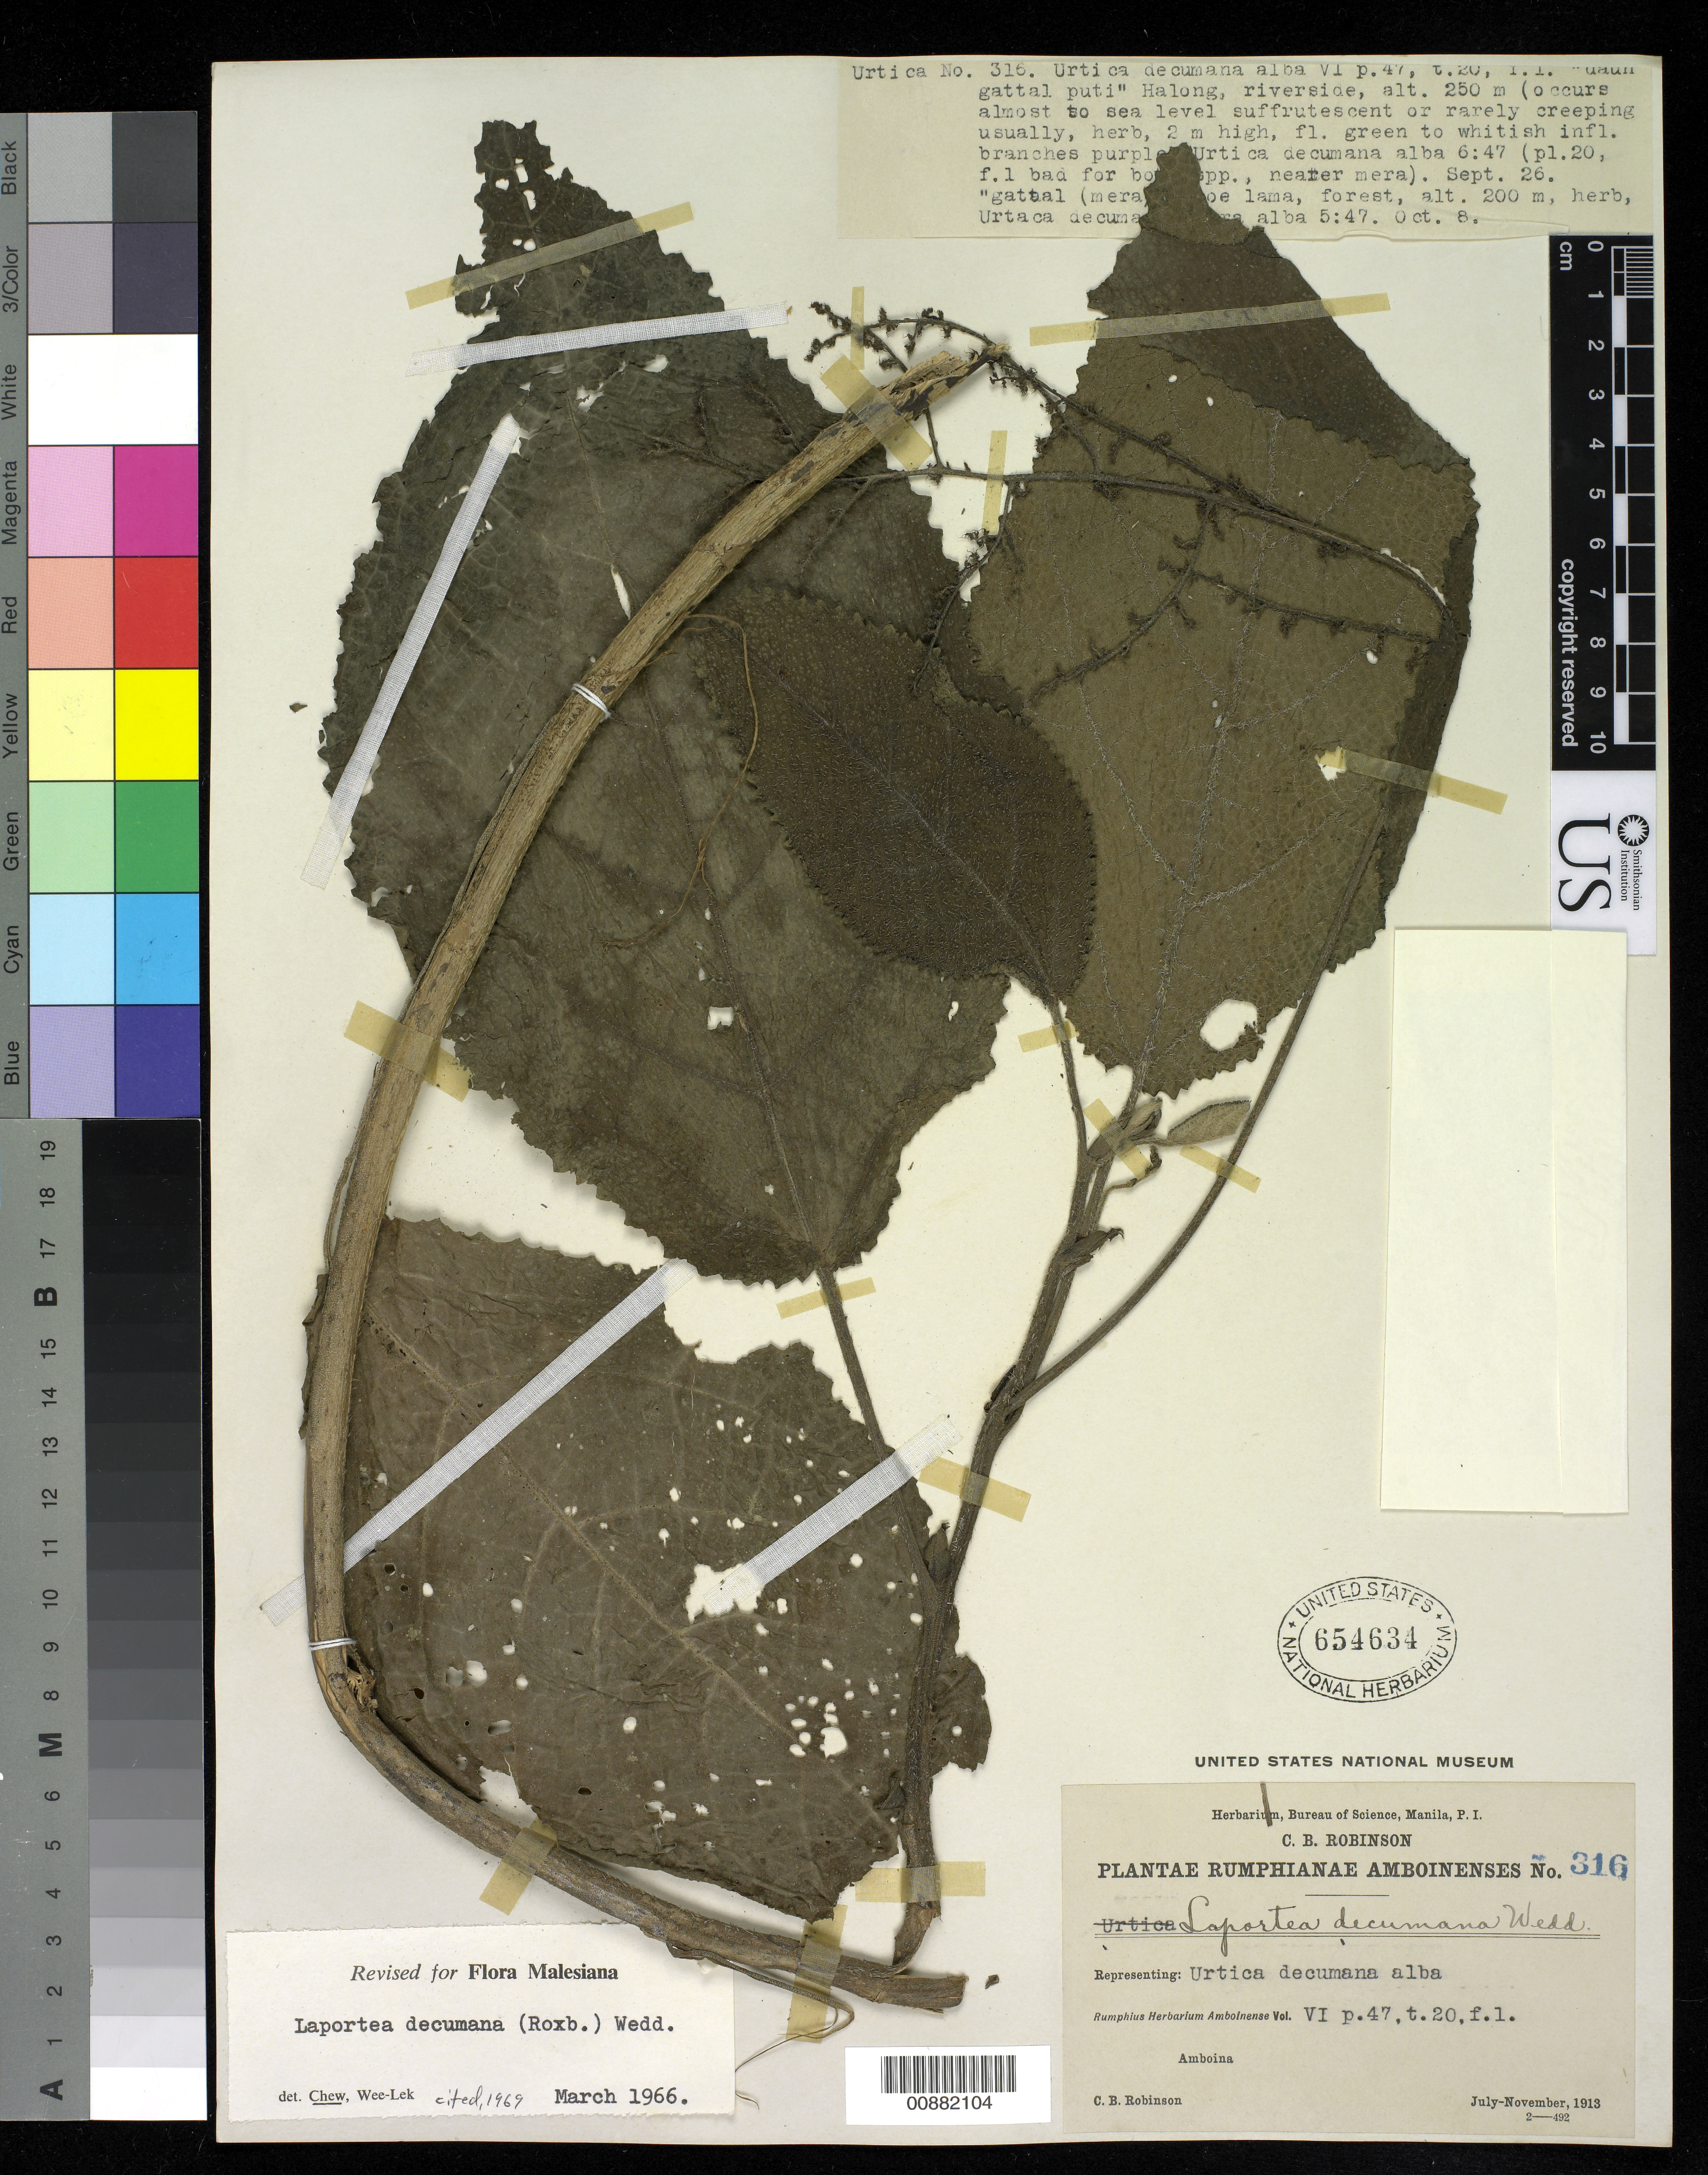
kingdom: Plantae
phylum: Tracheophyta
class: Magnoliopsida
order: Rosales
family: Urticaceae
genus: Laportea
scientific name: Laportea decumana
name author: (Roxb.) Wedd.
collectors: C. Robinson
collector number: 316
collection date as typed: Jul 1913 to Nov 1913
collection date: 1913-07/1913-11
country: Indonesia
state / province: Maluku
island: Amboina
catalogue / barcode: US 654634